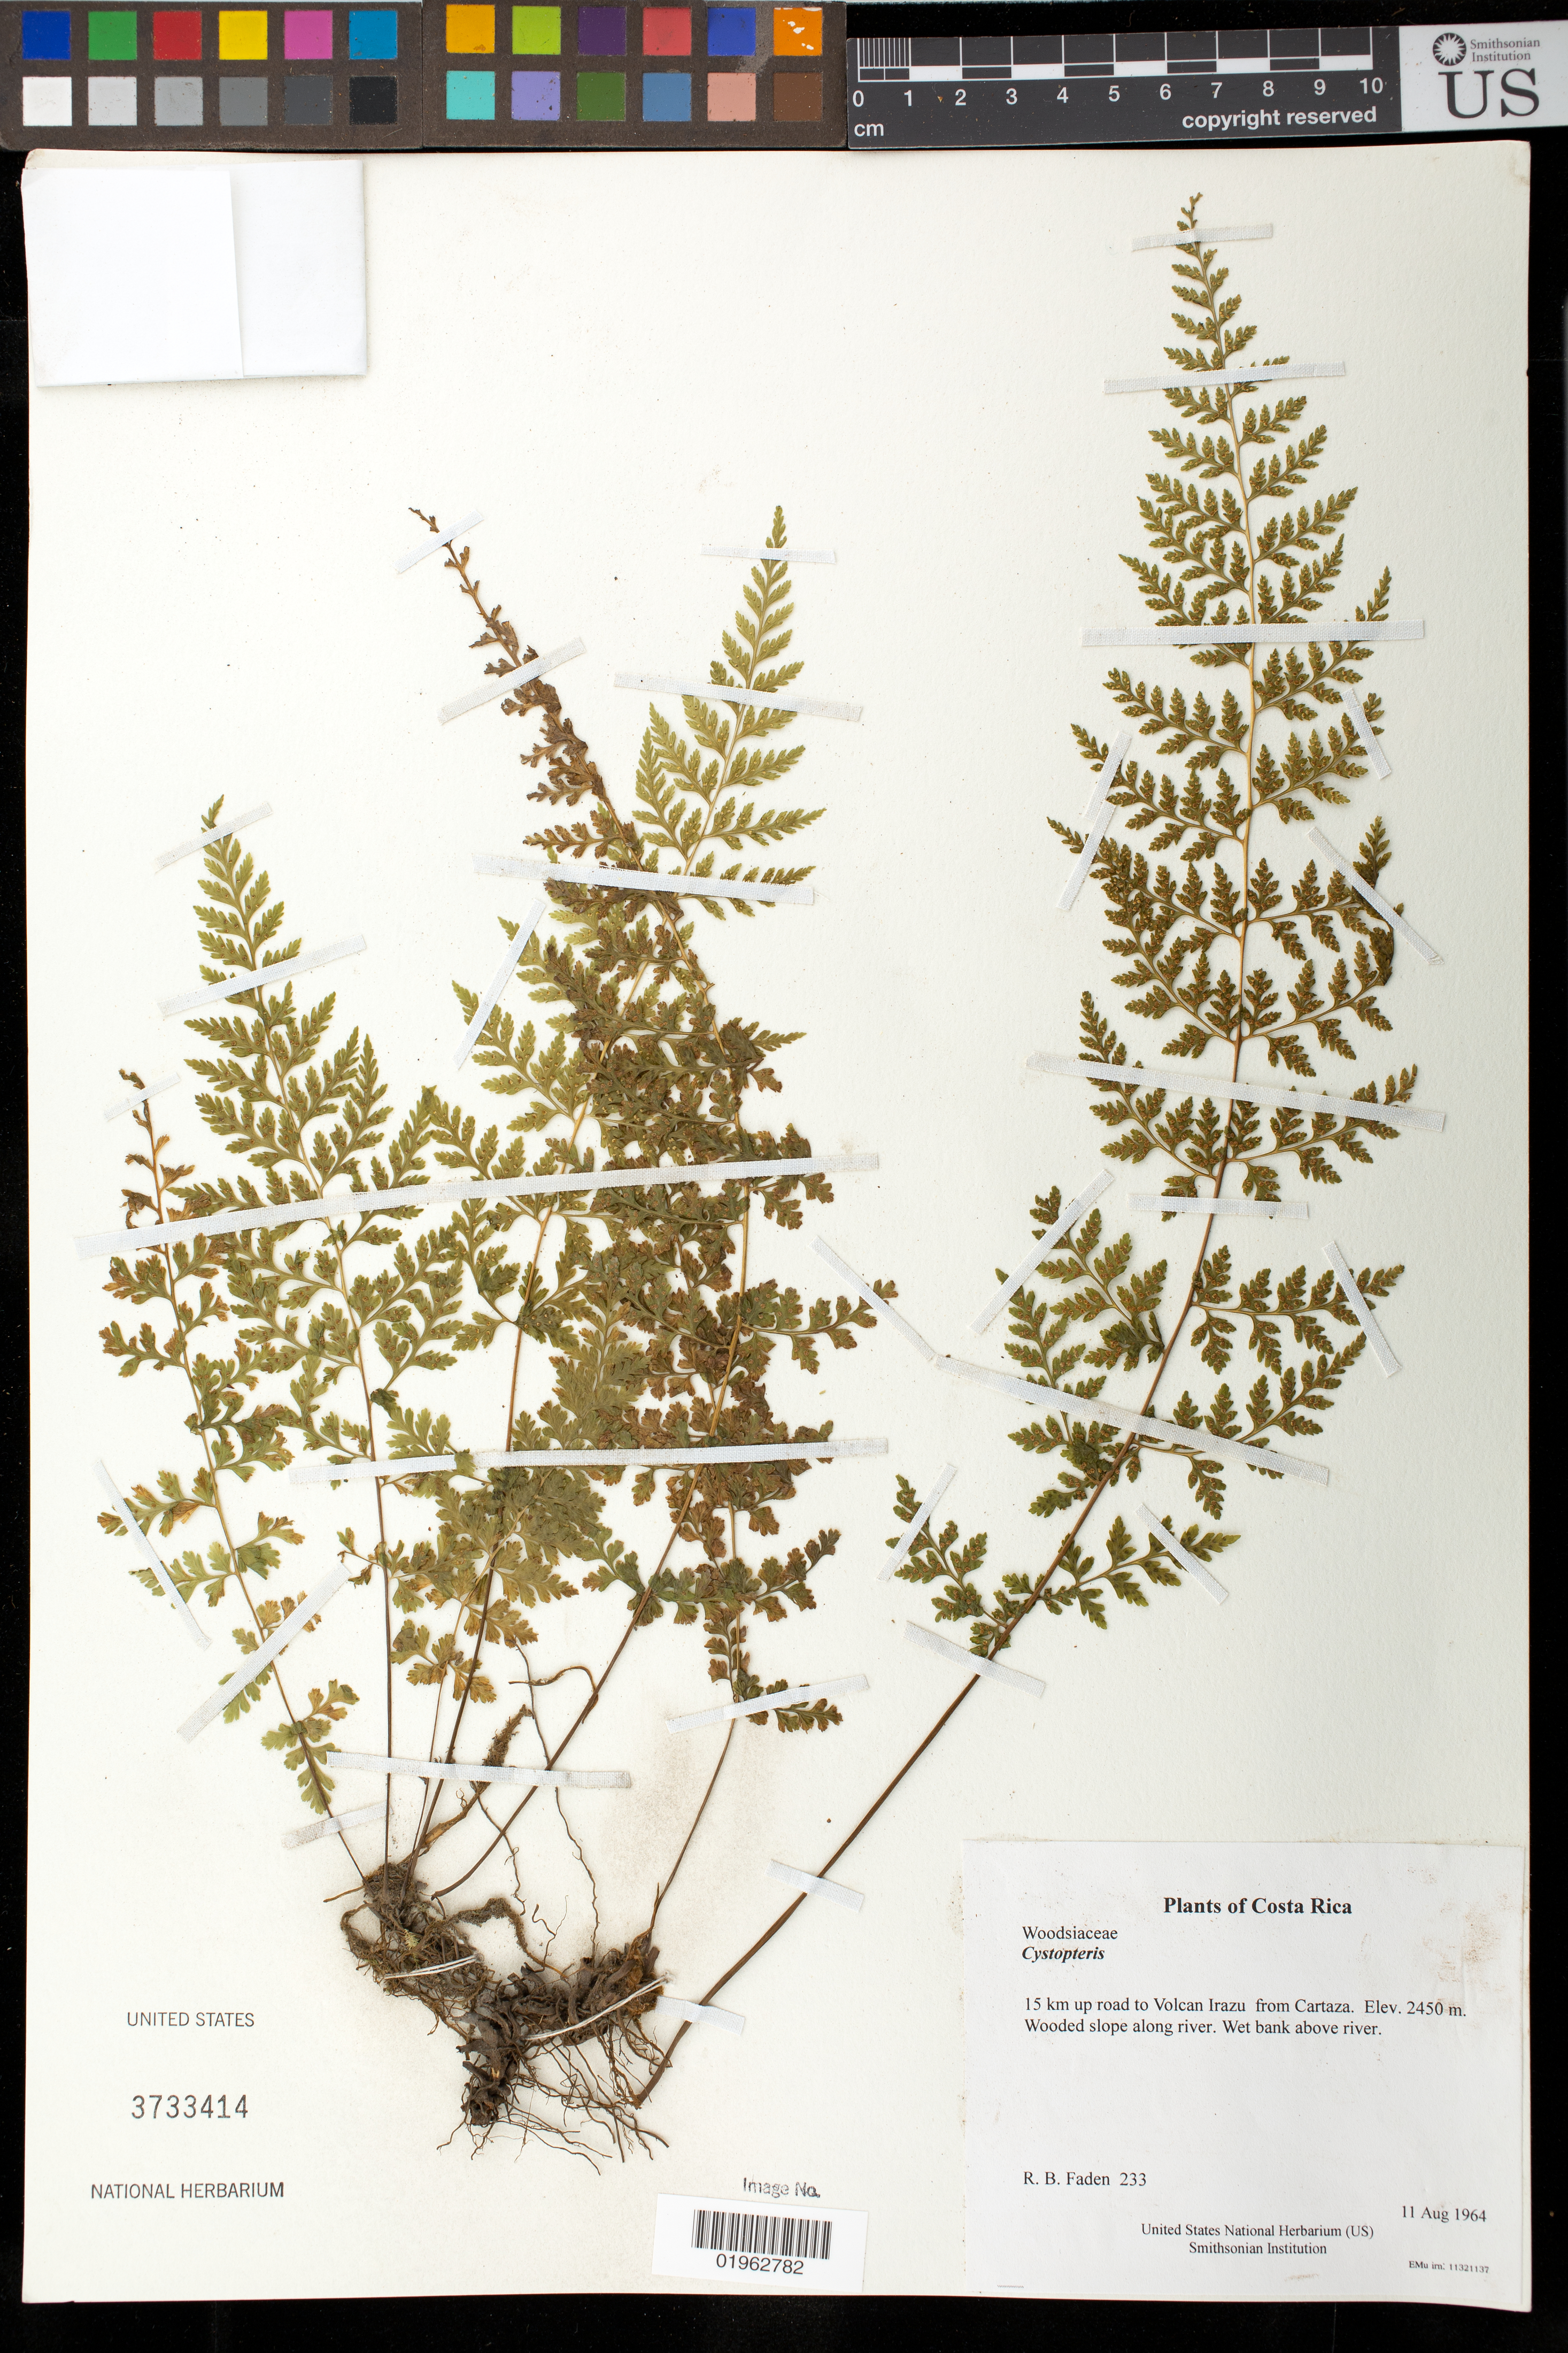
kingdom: Plantae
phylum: Tracheophyta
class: Polypodiopsida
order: Polypodiales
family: Cystopteridaceae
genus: Cystopteris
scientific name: Cystopteris sp.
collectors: R. B. Faden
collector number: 233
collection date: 1964-08-11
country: Costa Rica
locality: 15 km up road to Volcan Irazu from Cartaza.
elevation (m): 2450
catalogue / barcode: US 3733414